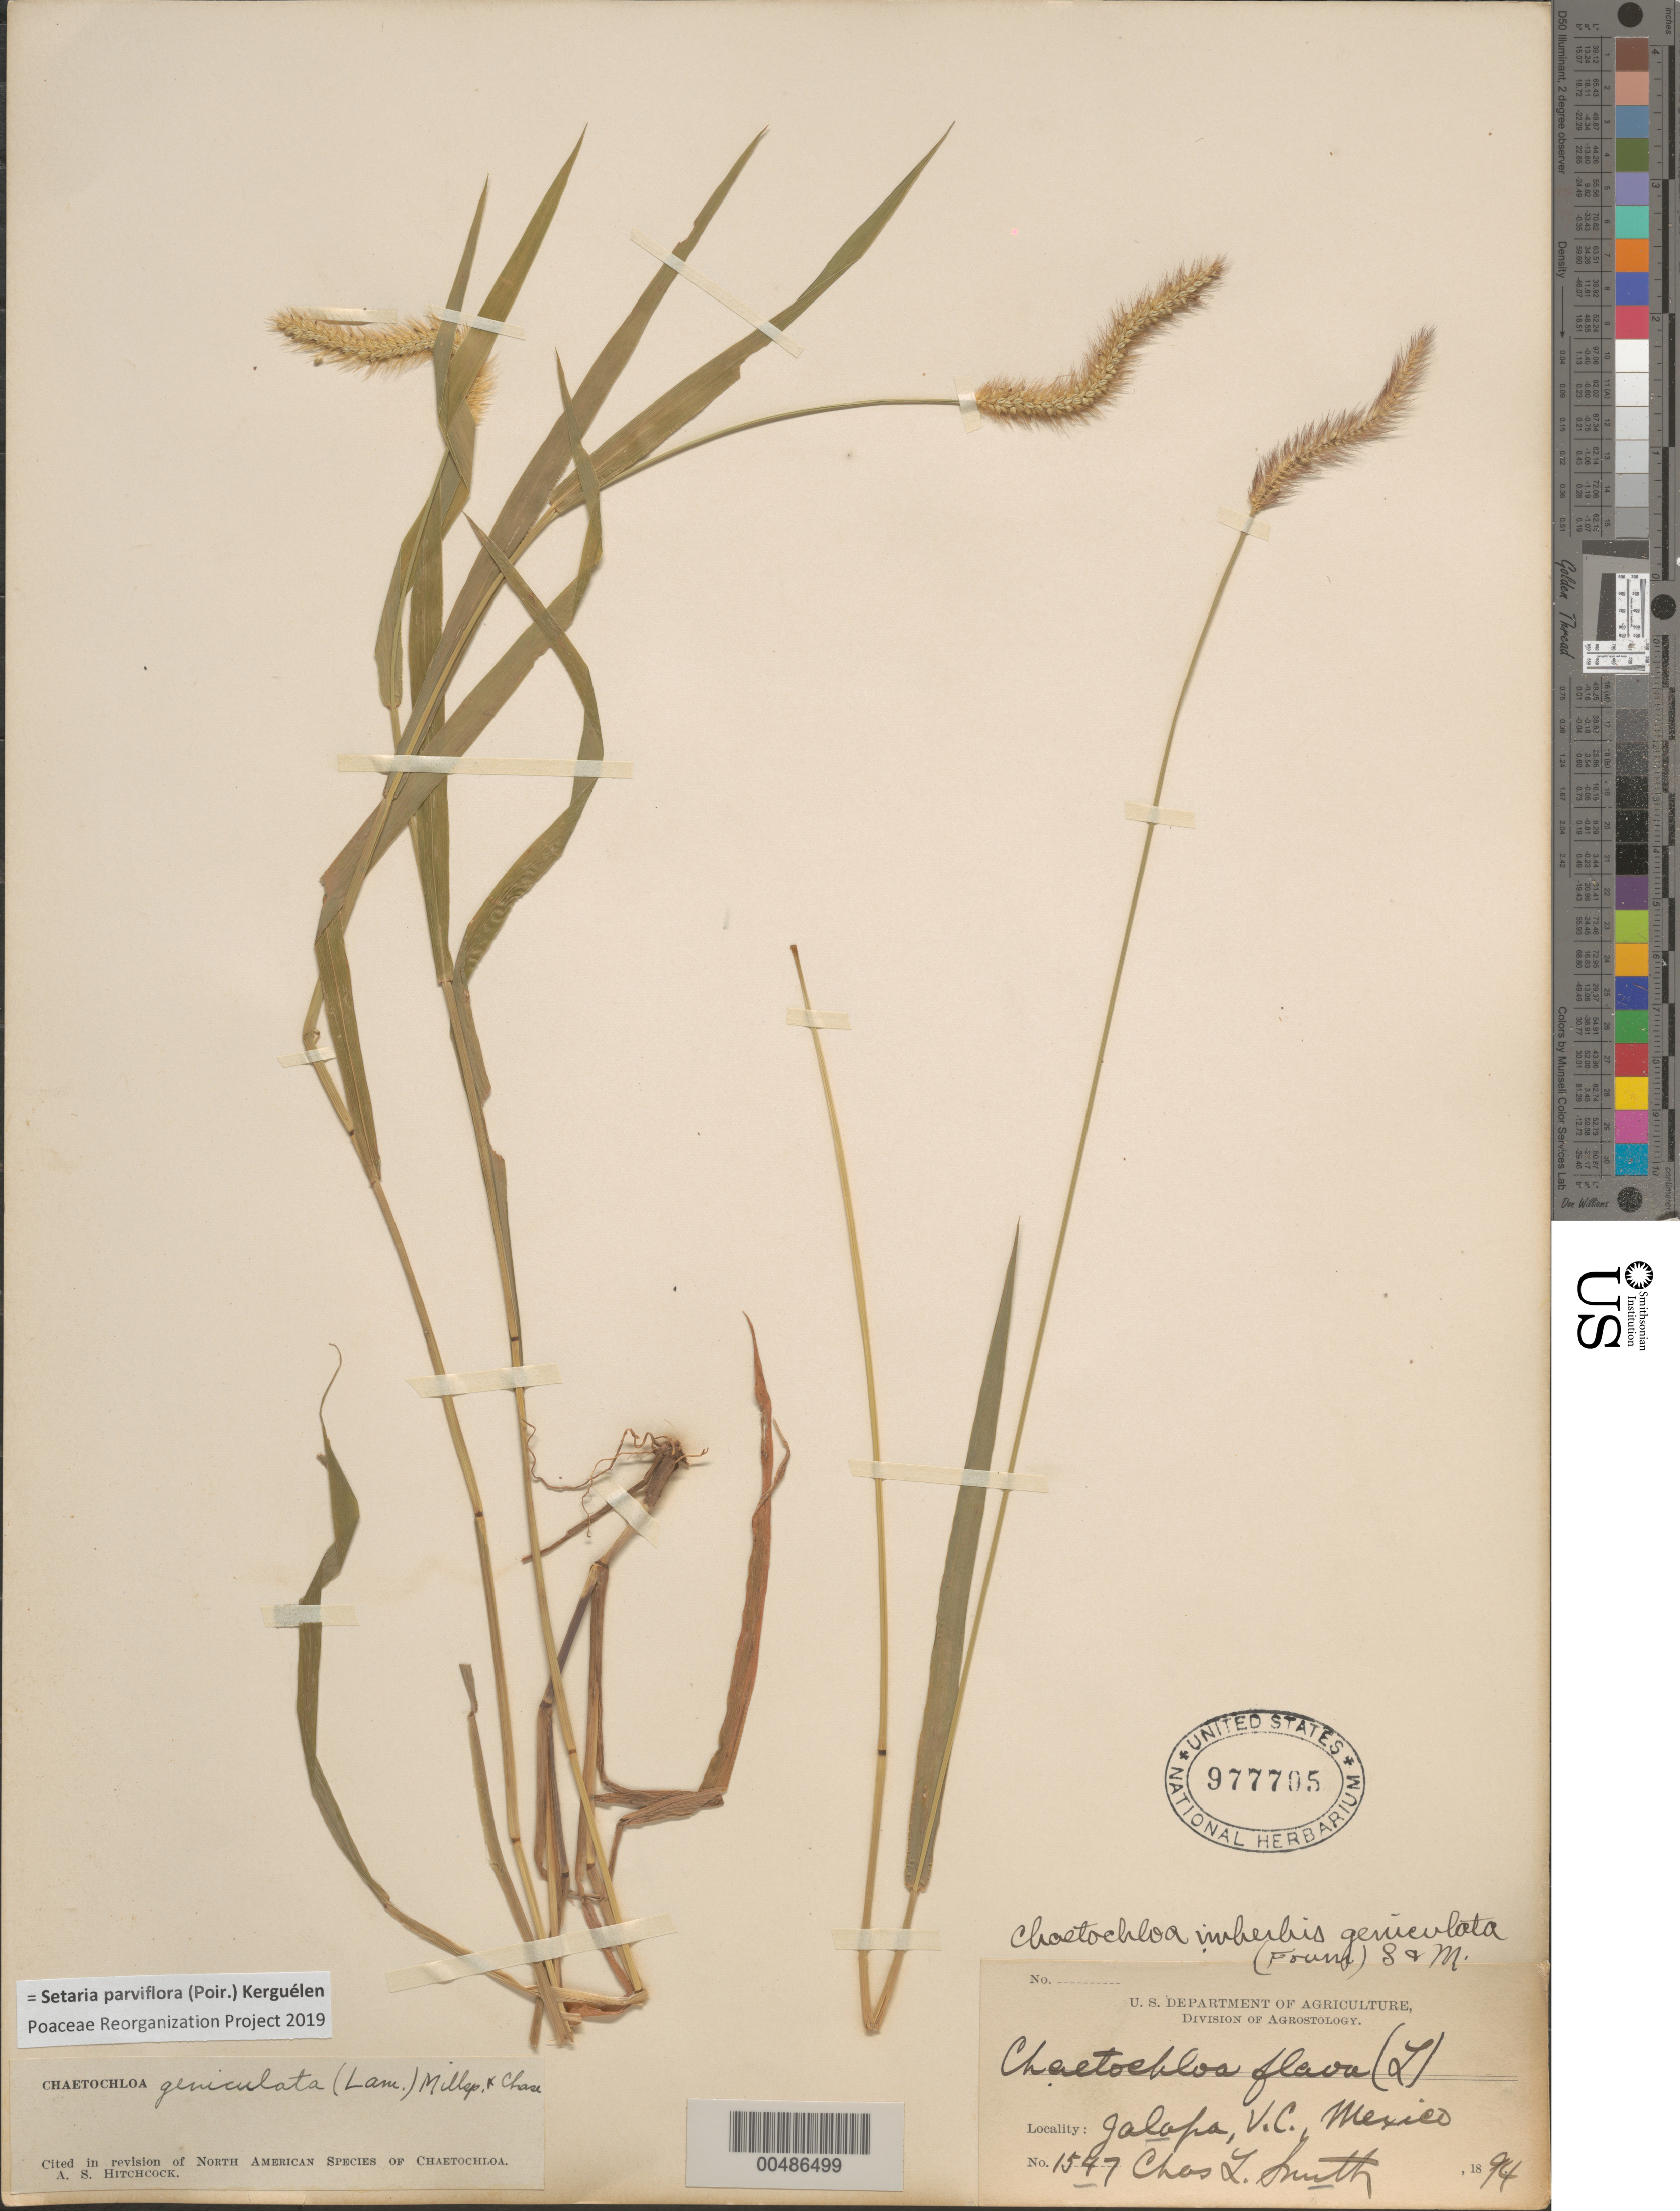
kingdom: Plantae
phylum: Tracheophyta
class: Liliopsida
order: Poales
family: Poaceae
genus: Setaria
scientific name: Setaria parviflora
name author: (Poir.) Kerguélen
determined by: Poaceae Reorganization Project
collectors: C. L. Smith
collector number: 1547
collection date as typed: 1894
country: Mexico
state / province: Veracruz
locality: Jalapa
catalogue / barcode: US 977705